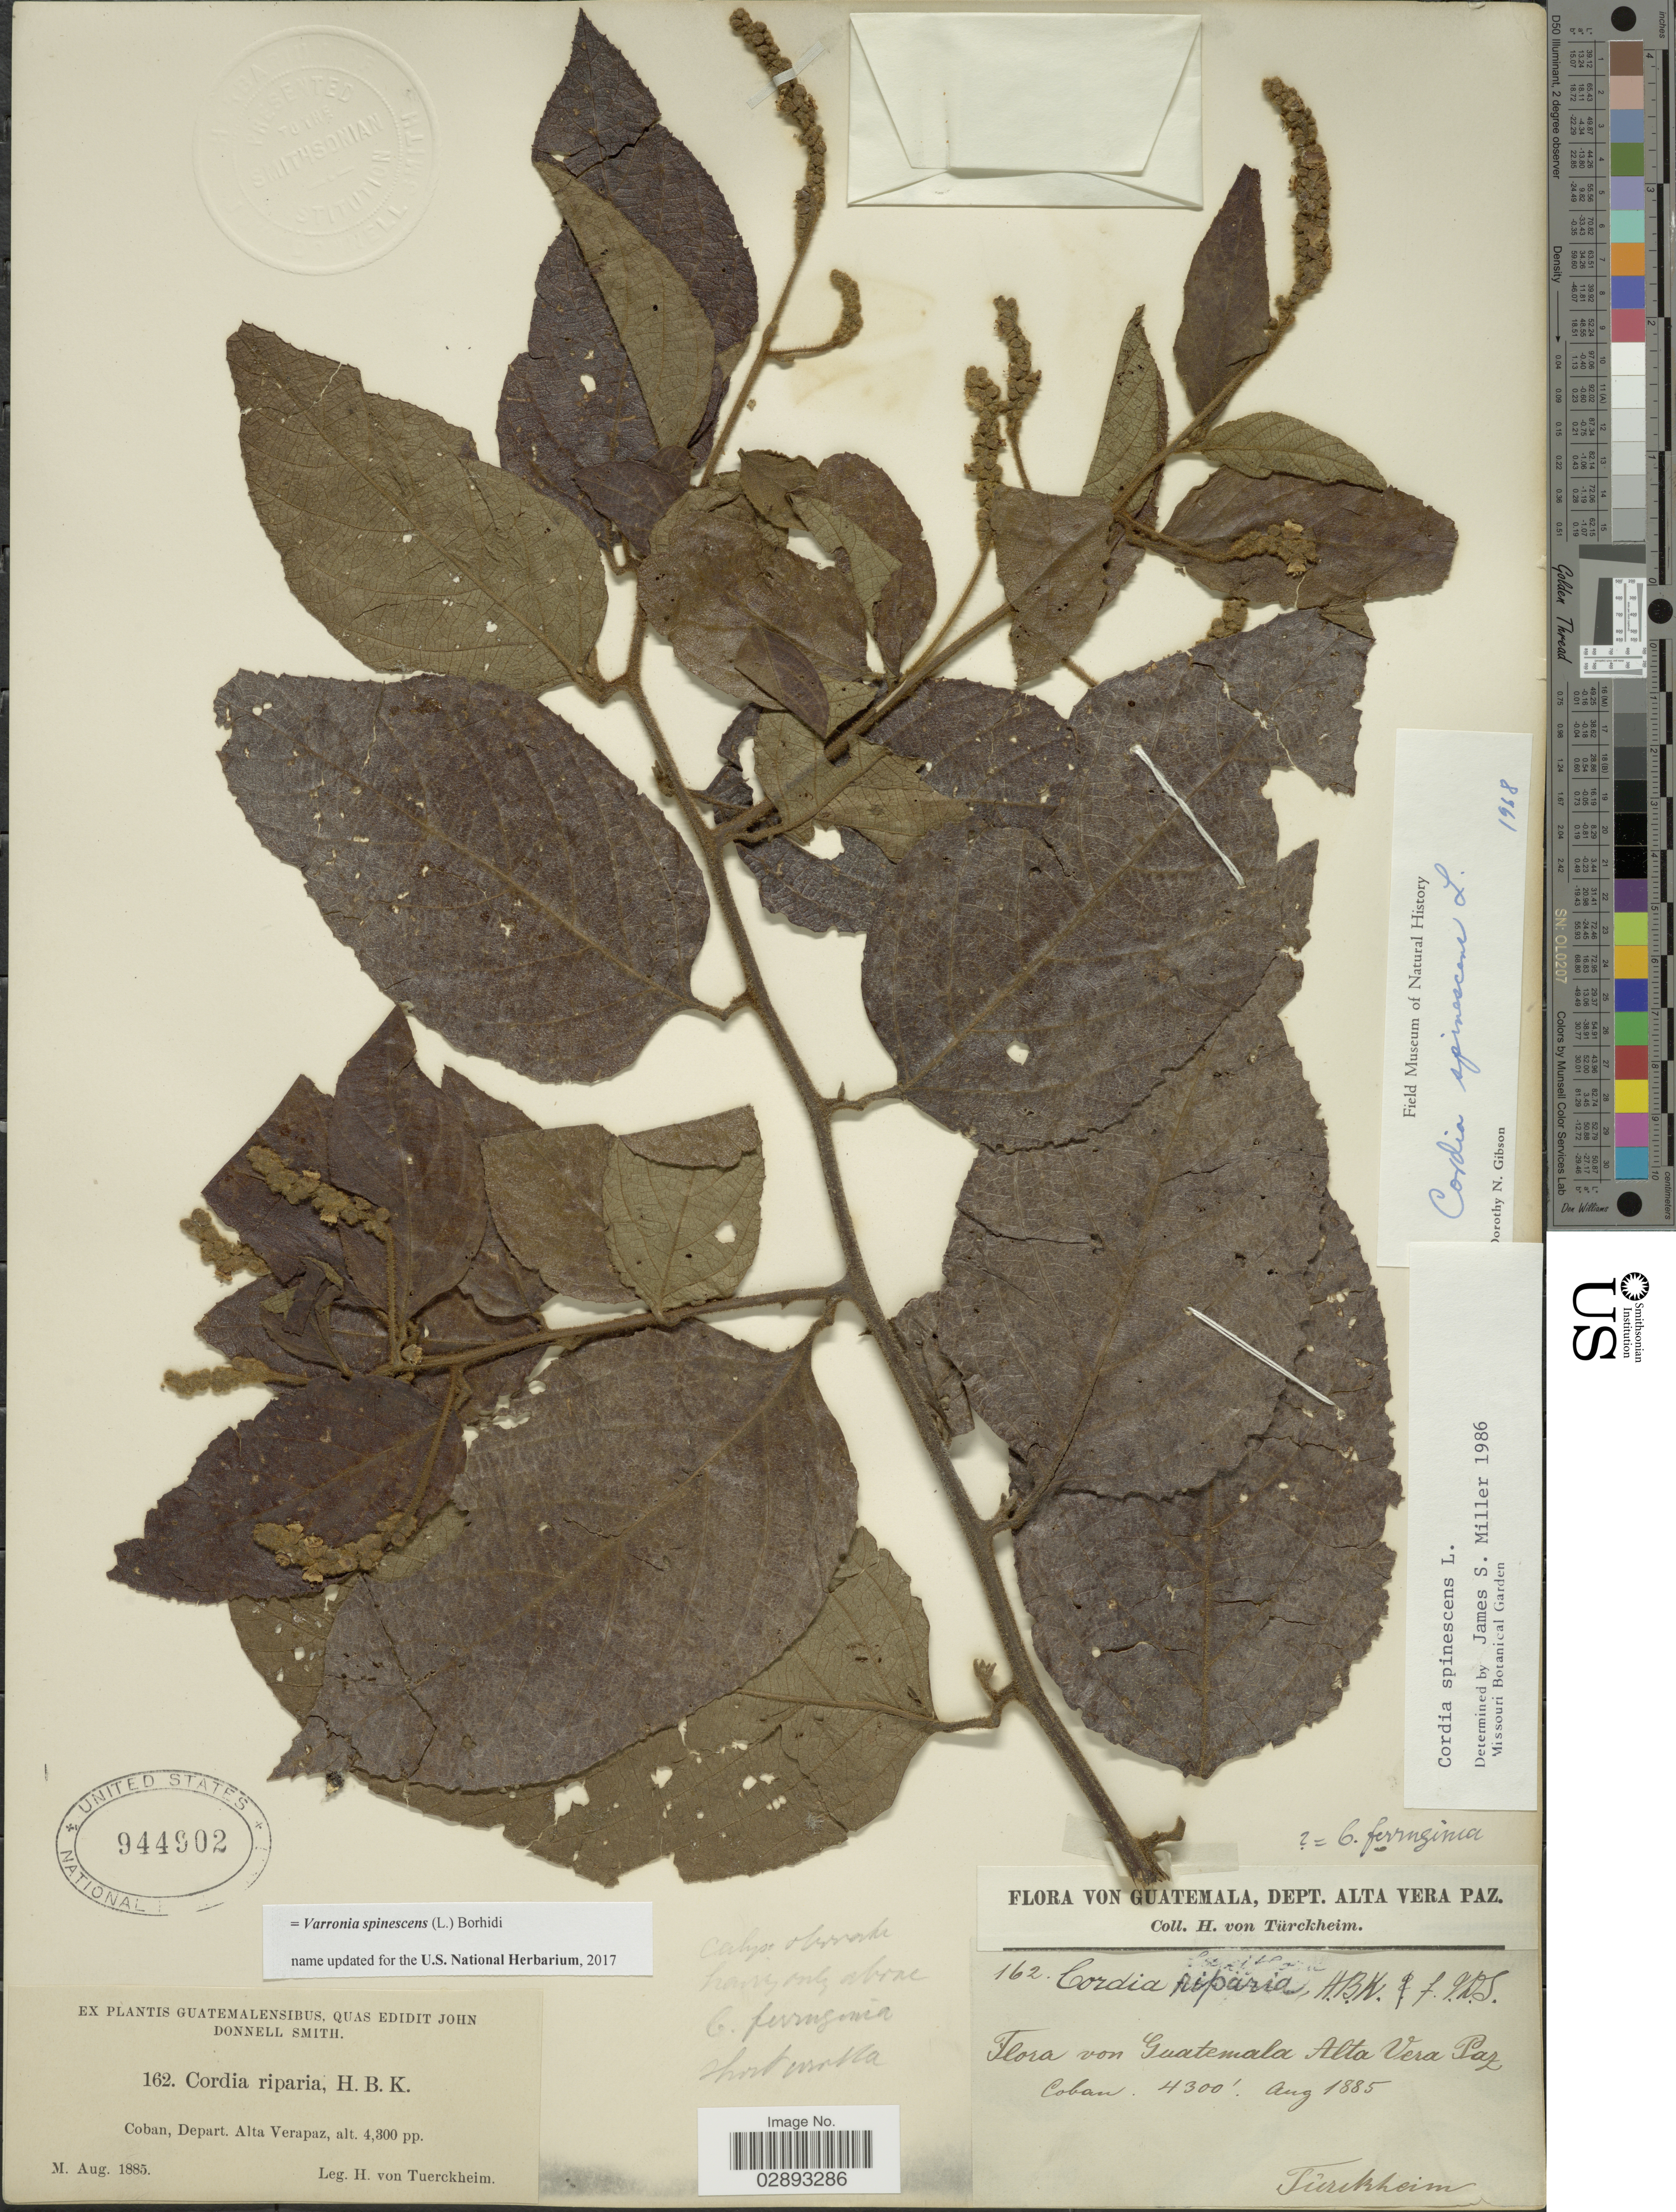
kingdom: Plantae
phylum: Tracheophyta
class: Magnoliopsida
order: Boraginales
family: Cordiaceae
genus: Varronia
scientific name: Varronia spinescens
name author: (L.) Borhidi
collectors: H. von Türckheim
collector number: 162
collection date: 1885-08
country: Guatemala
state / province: Alta Verapaz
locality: Coban, Depart. Alta Verapaz.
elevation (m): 1311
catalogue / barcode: US 944902